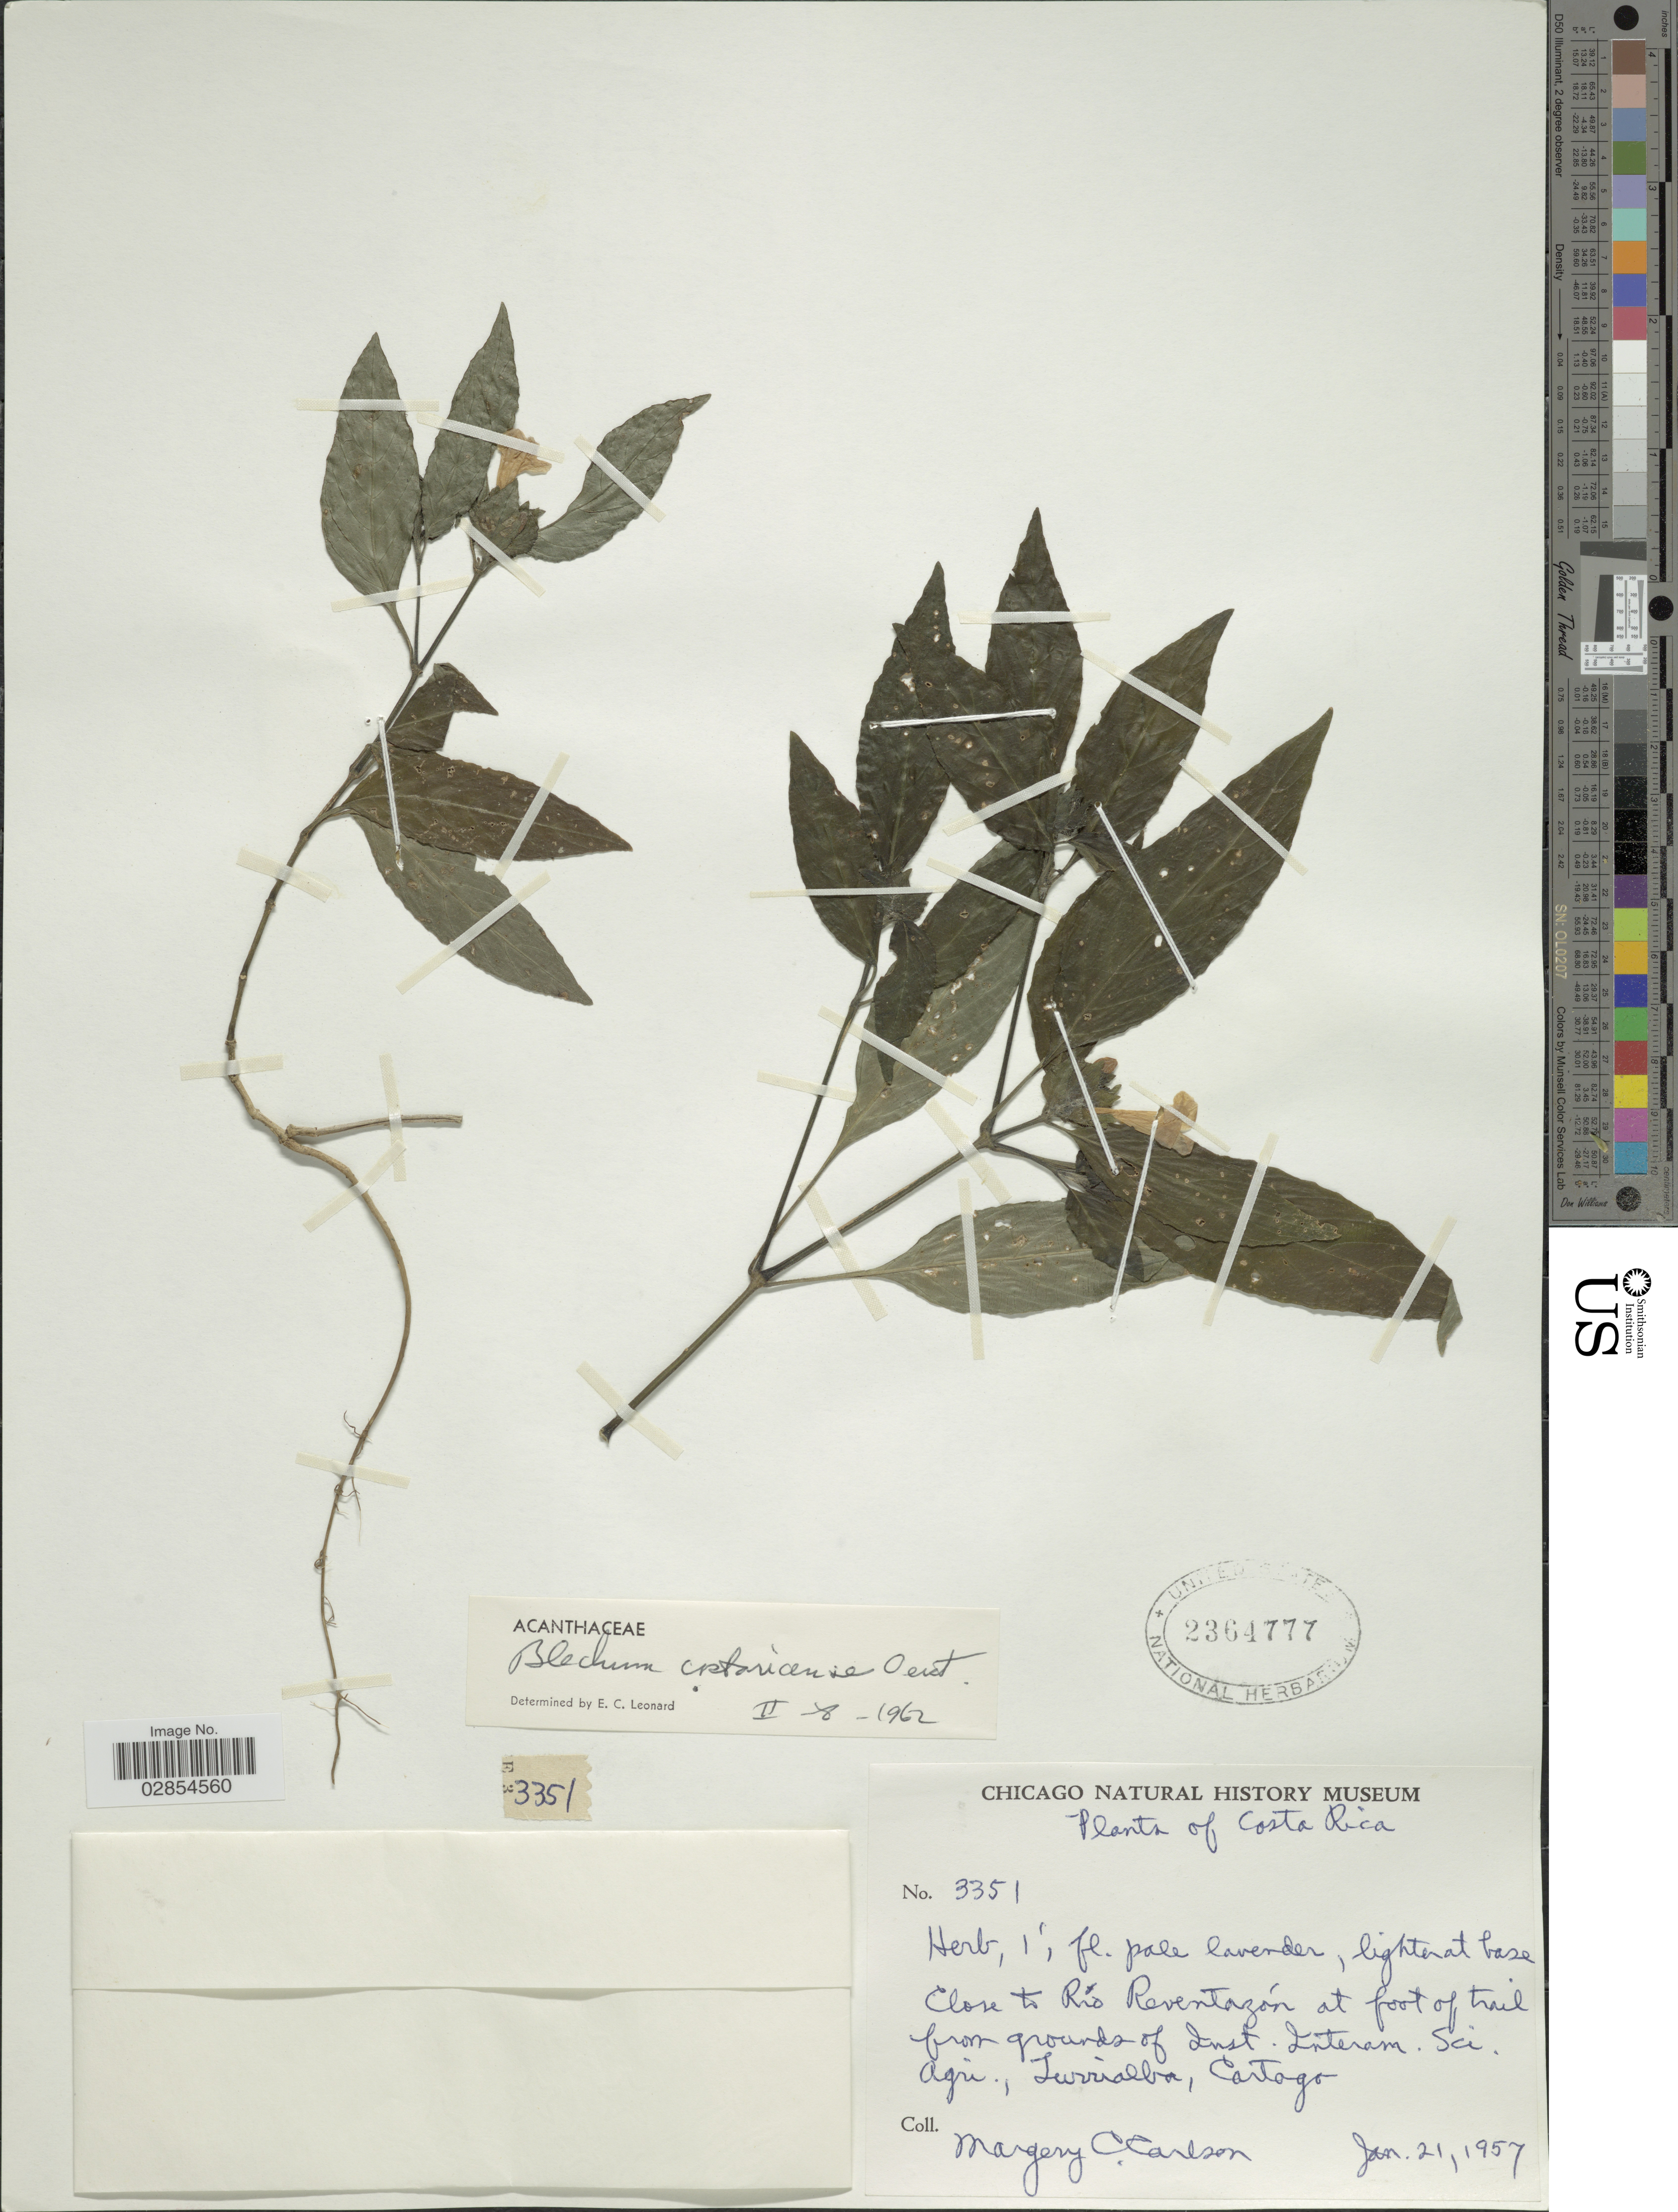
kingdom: Plantae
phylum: Tracheophyta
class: Magnoliopsida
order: Lamiales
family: Acanthaceae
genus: Blechum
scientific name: Blechum costaricense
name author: Oerst.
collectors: M. C. Carlson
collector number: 3351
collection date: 1957-01-21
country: Costa Rica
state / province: Cartago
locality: Close to Río Reventazón at foot of trail from grounds of Inst. Interam. Sci. Agri., Turrialba, Cartago.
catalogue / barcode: US 2364777